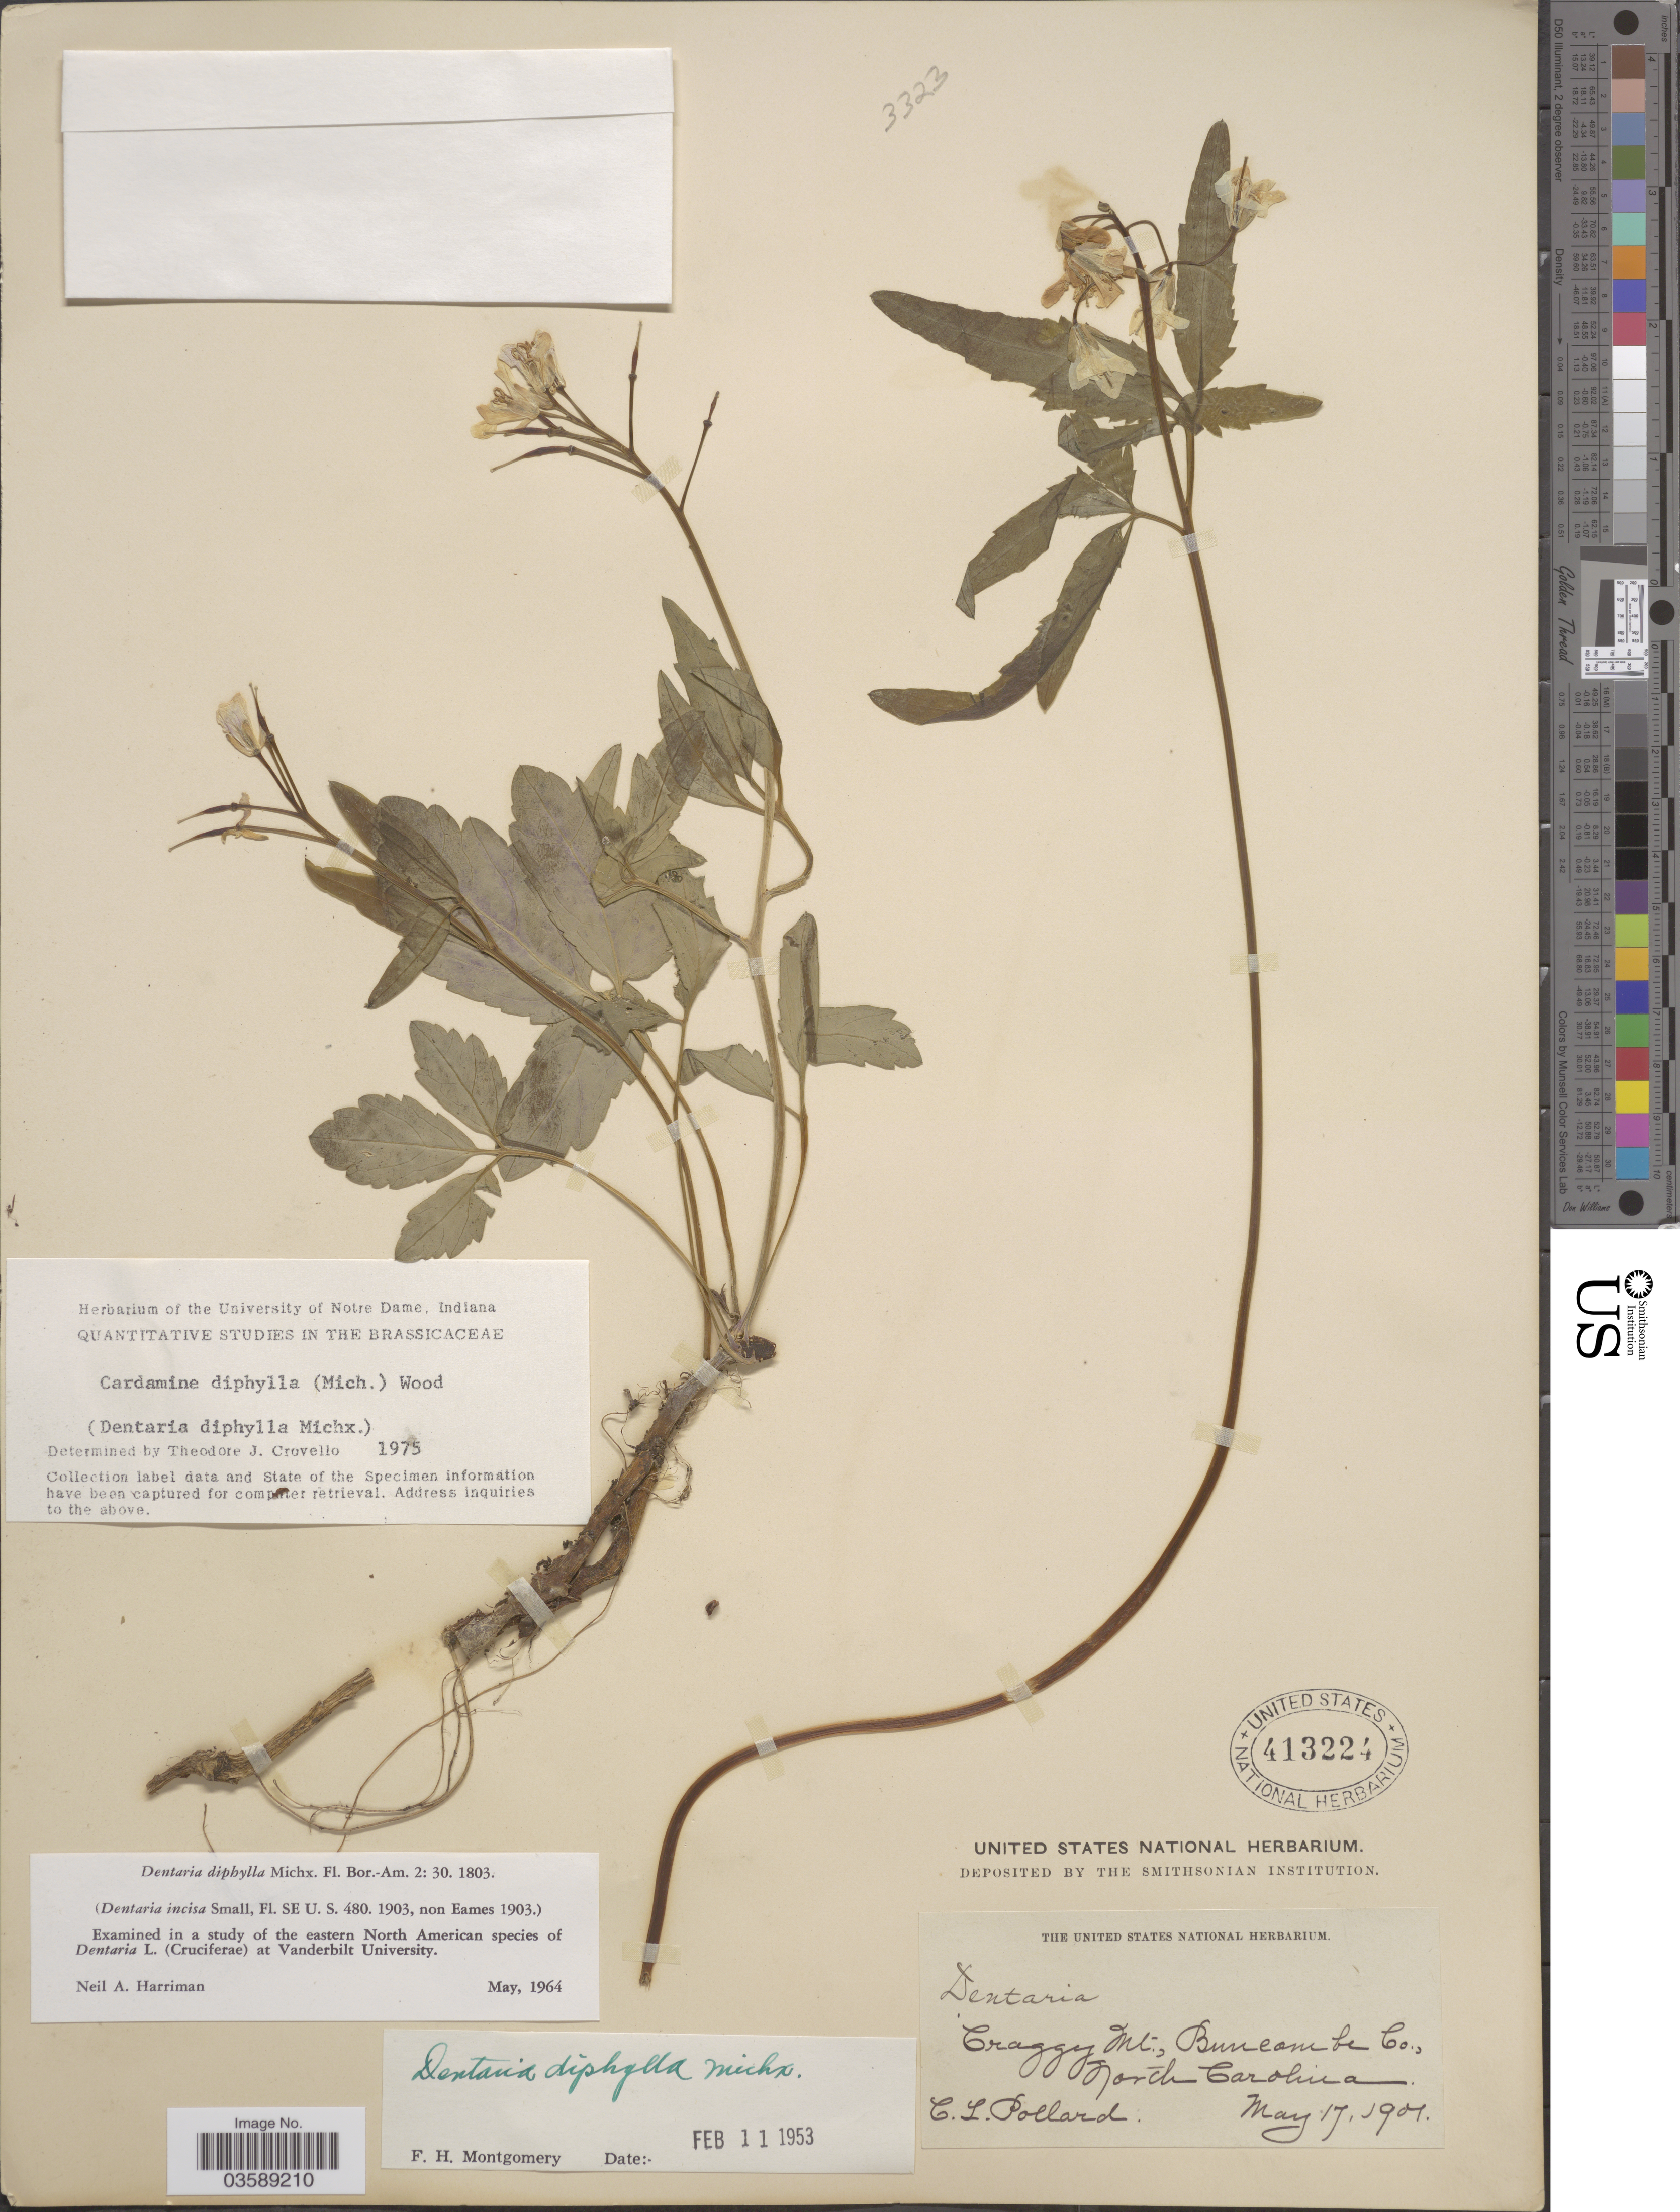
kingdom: Plantae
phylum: Tracheophyta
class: Magnoliopsida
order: Brassicales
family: Brassicaceae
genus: Cardamine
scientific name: Cardamine diphylla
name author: (Michx.) Alph. Wood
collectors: C. L. Pollard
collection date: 1901-05-17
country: United States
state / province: North Carolina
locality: Craggy Mt., Buncombe Co.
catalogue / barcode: US 413224